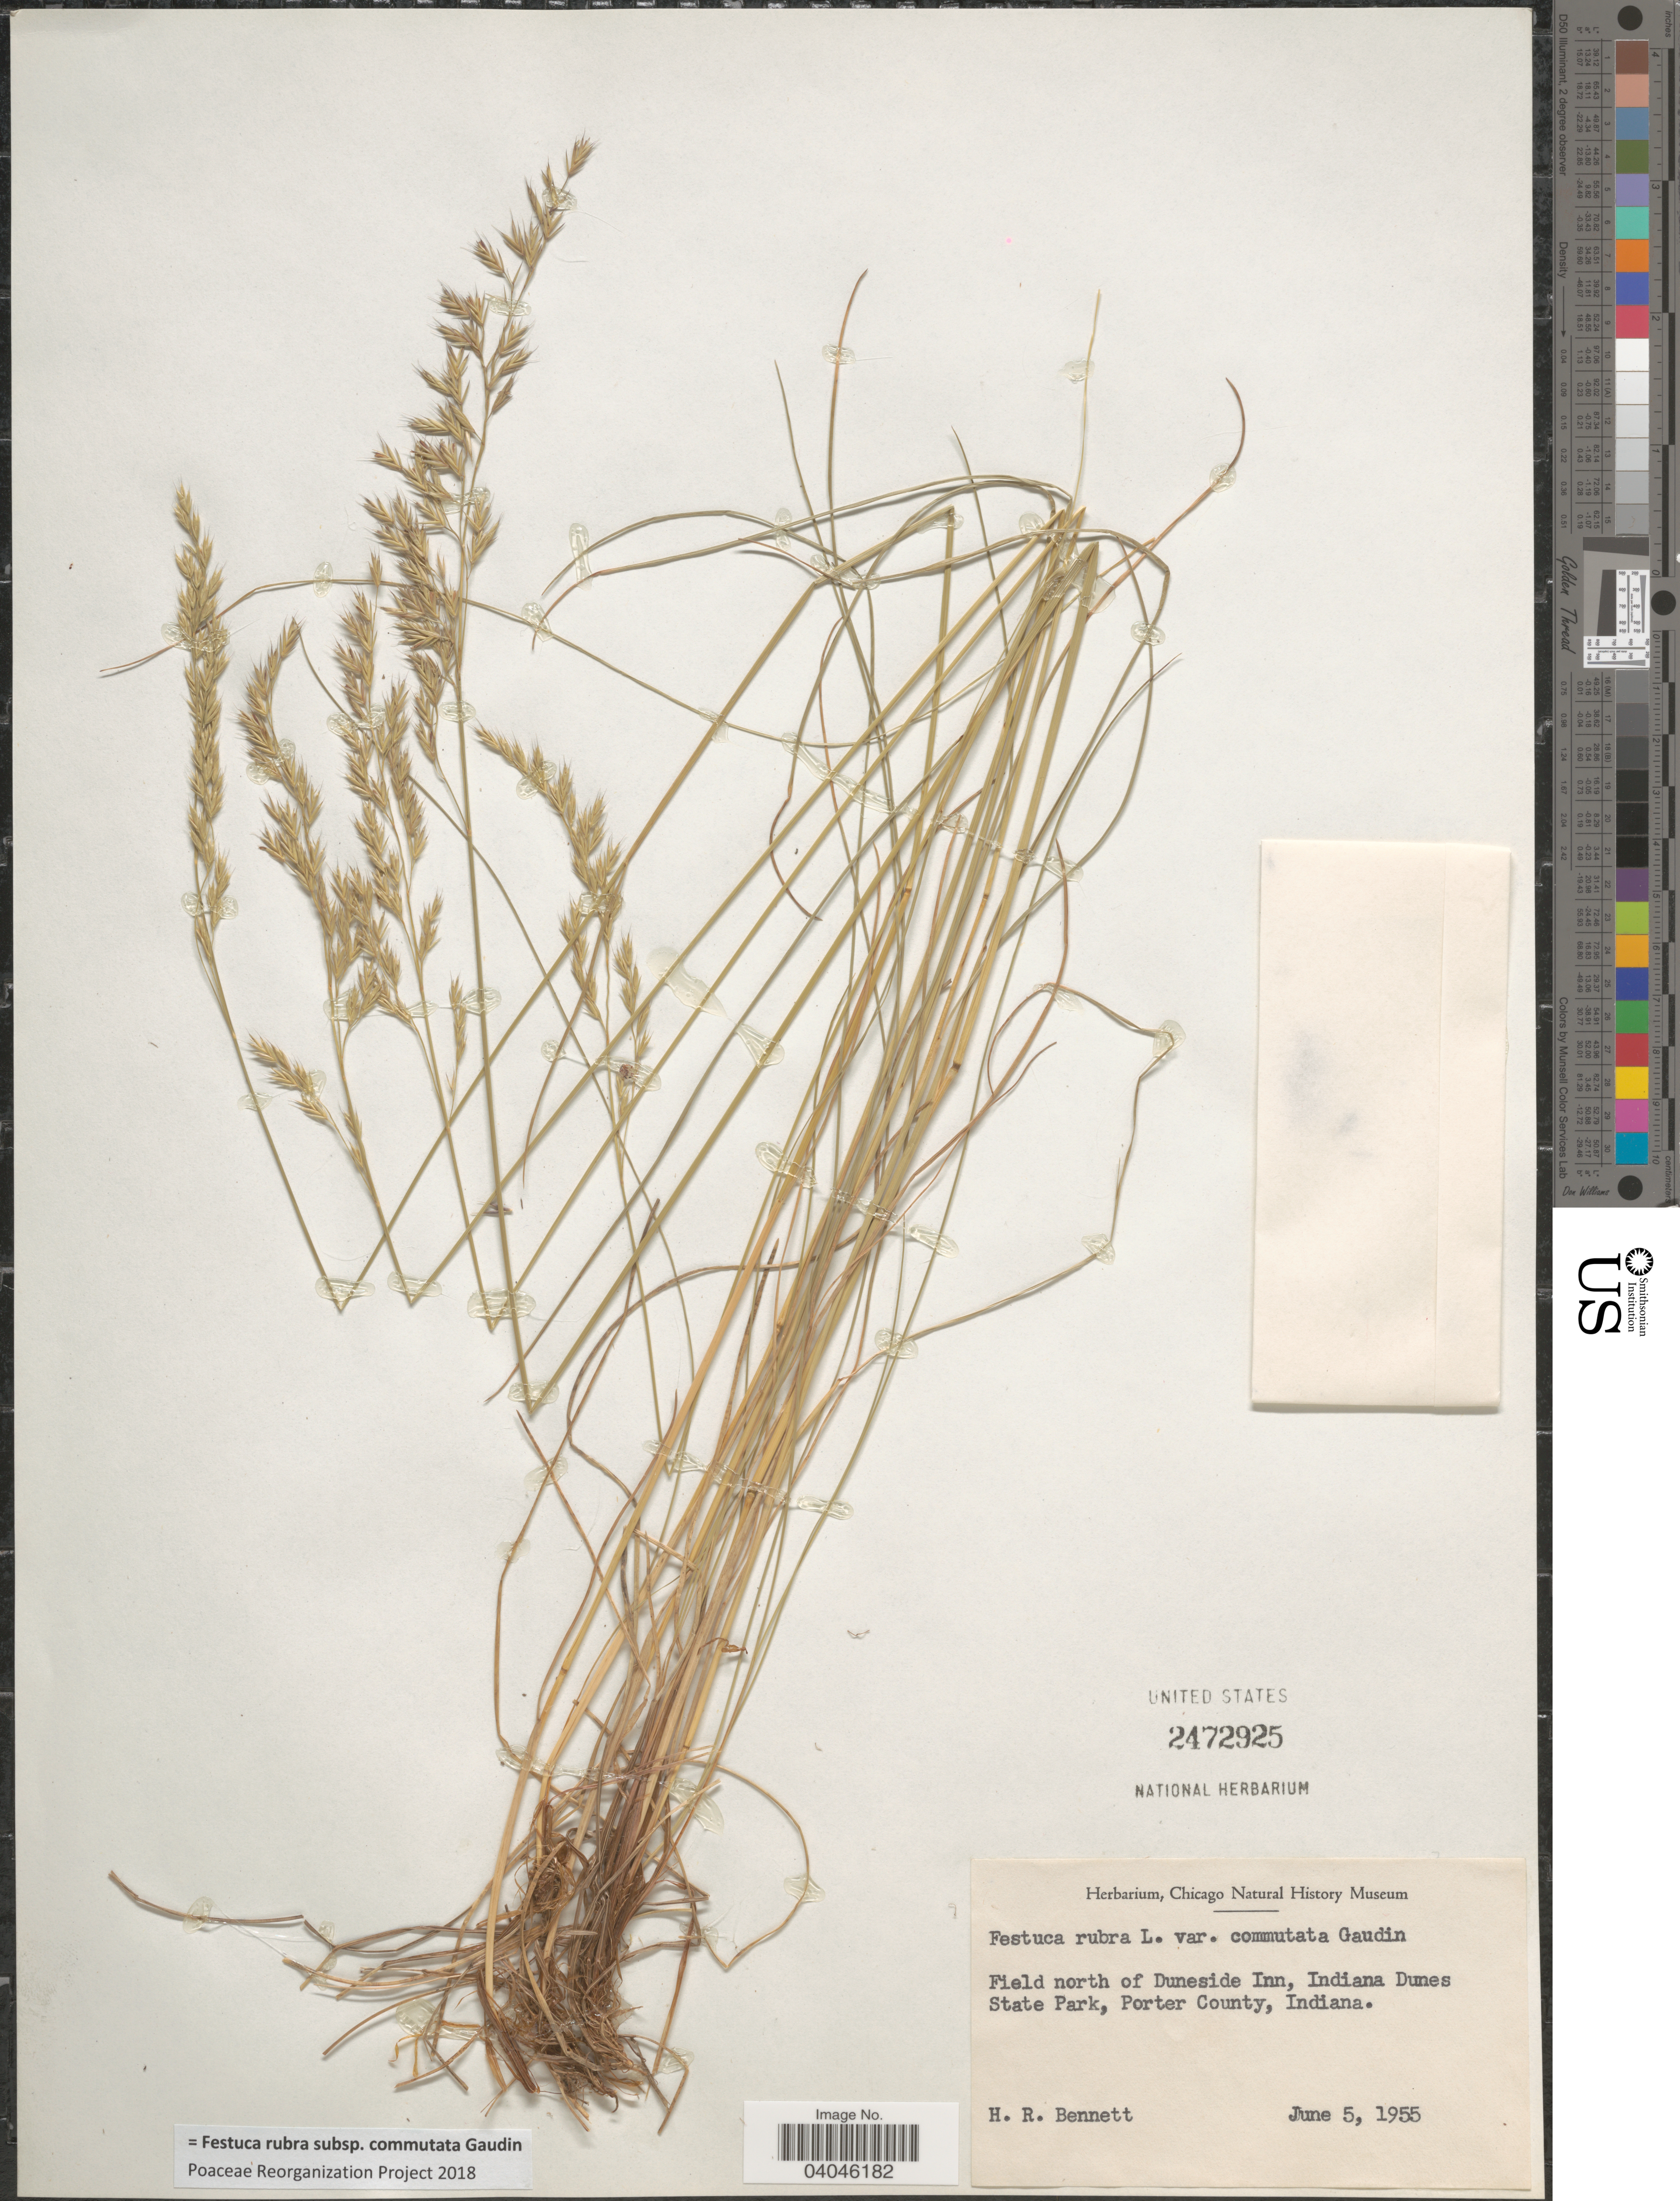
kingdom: Plantae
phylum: Tracheophyta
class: Liliopsida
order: Poales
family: Poaceae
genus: Festuca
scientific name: Festuca rubra subsp. commutata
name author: Gaudin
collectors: H. R. Bennett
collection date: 1955-06-05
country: United States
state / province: Indiana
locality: Field north of Duneside Inn, Indiana Dunes State Park, Porter County.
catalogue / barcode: US 2472925